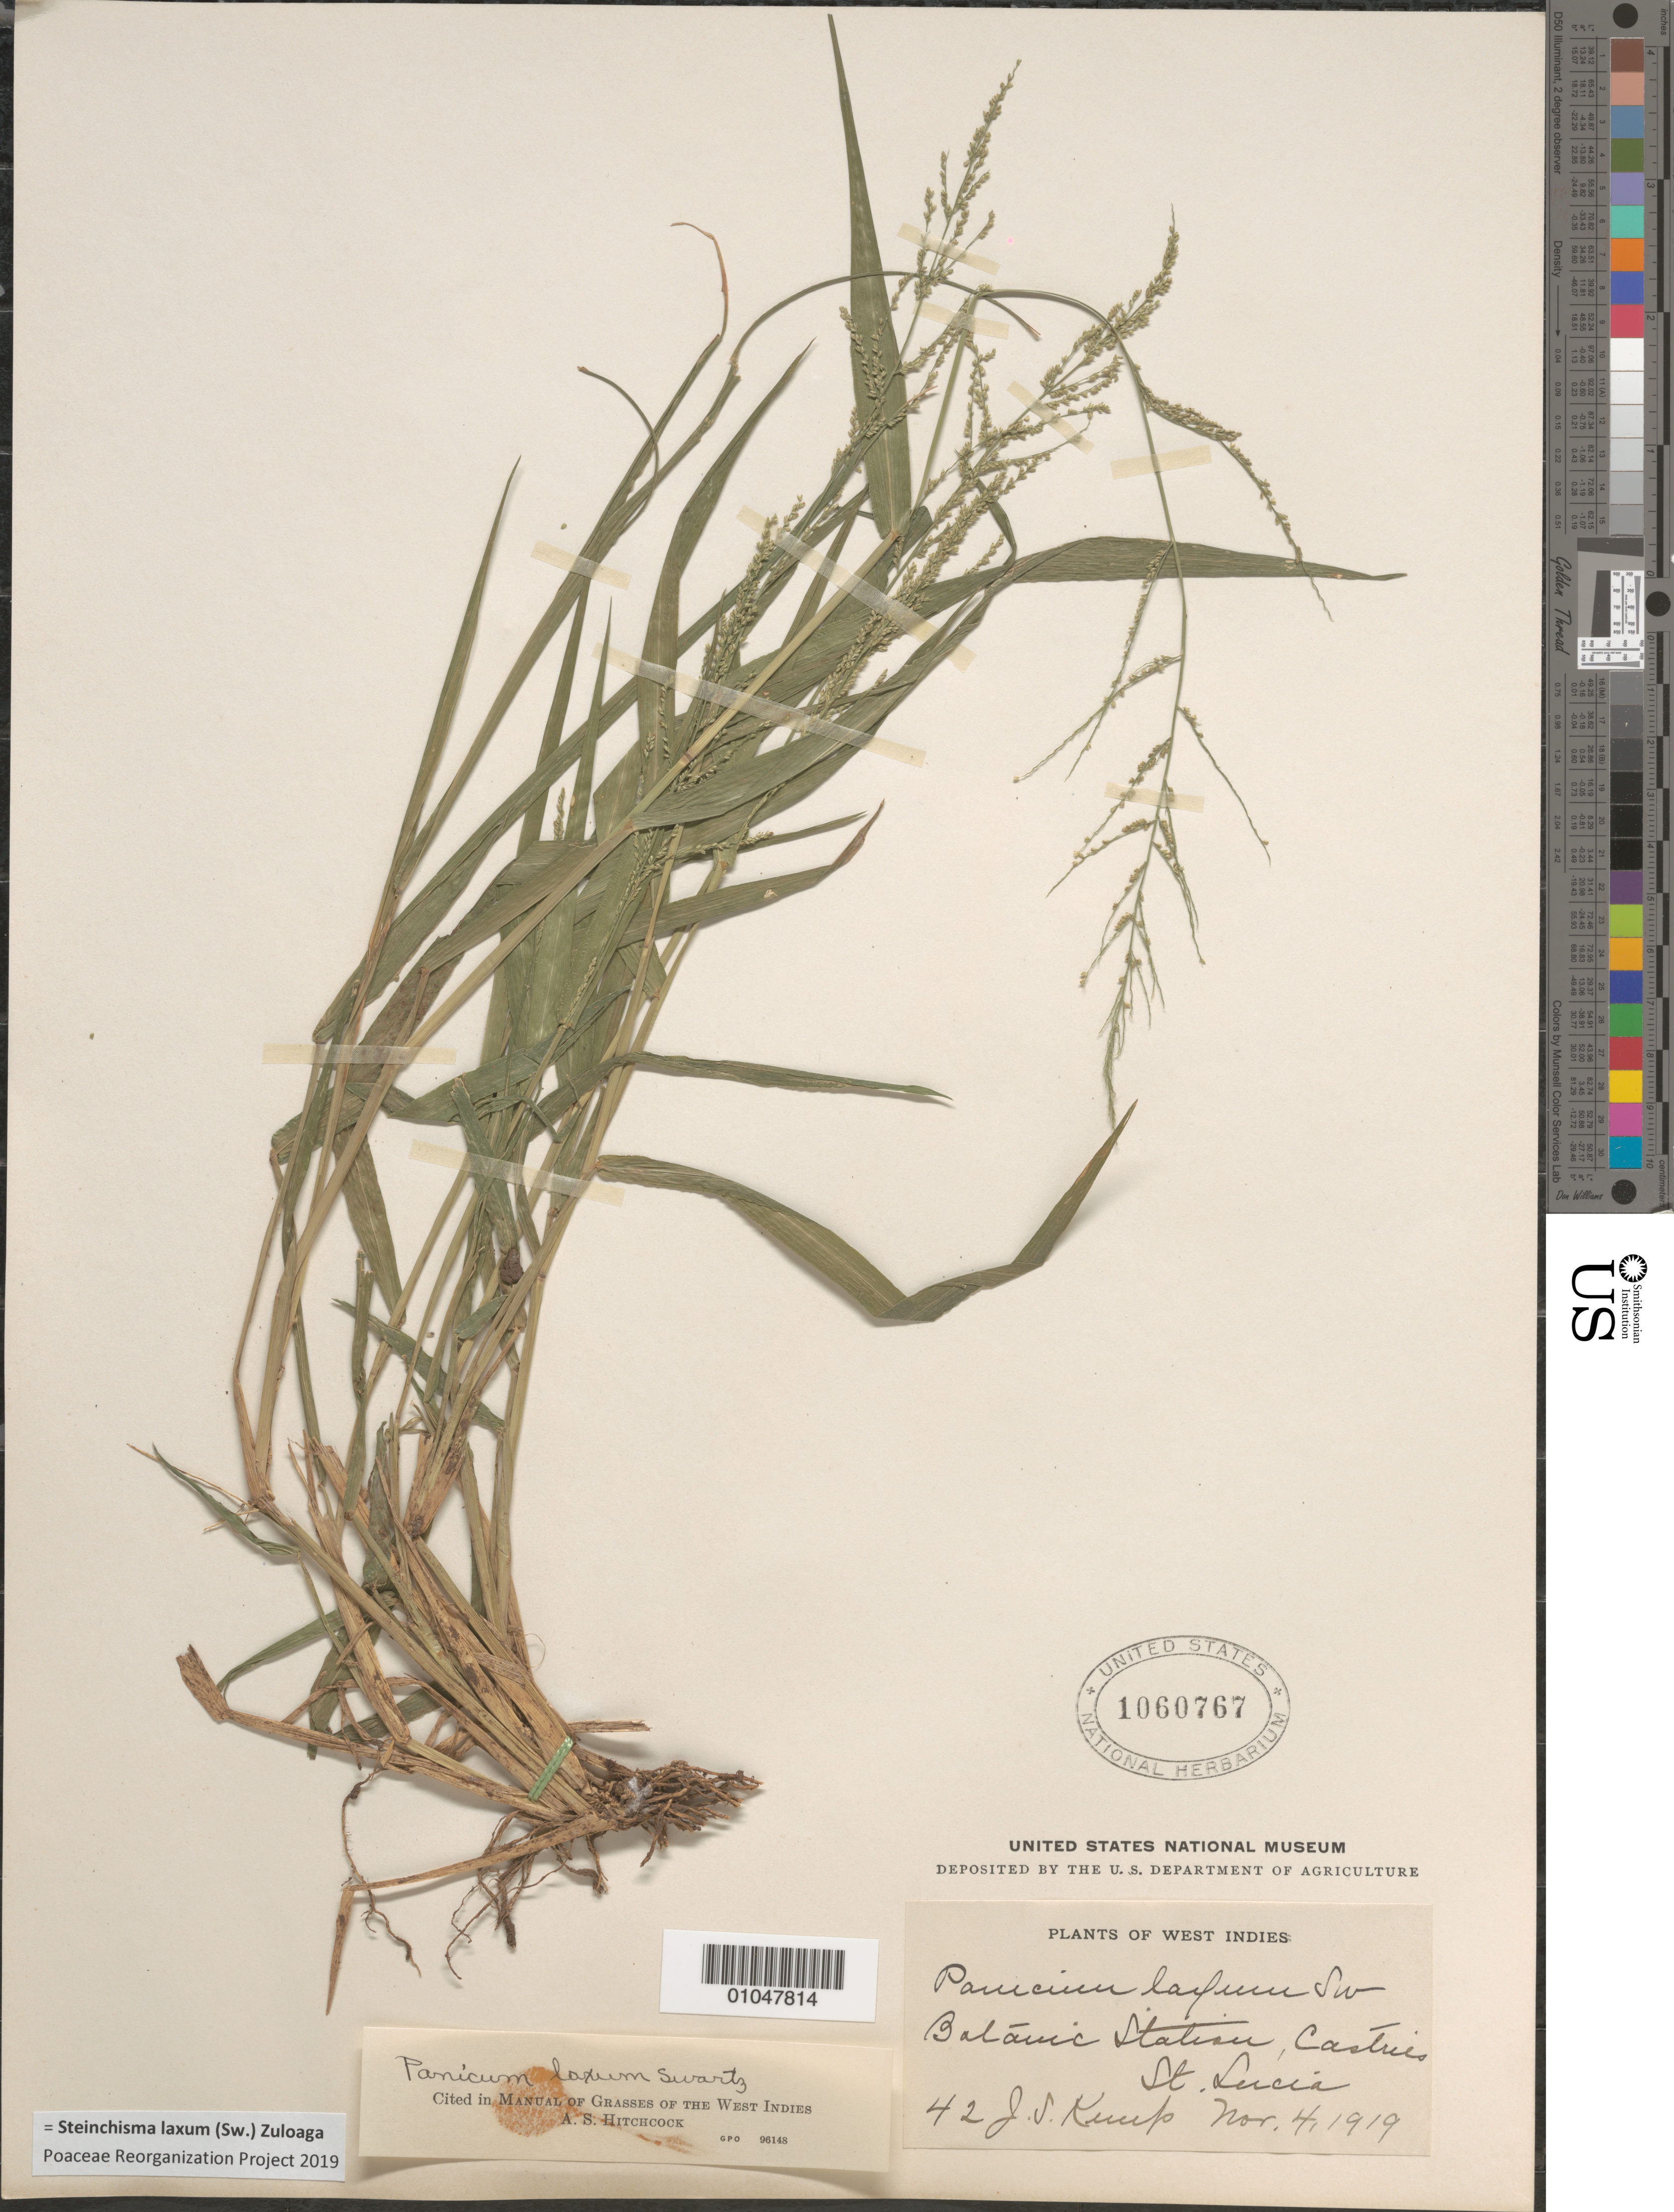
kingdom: Plantae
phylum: Tracheophyta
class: Liliopsida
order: Poales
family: Poaceae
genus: Panicum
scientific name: Panicum laxum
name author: Sw.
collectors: J. Kemp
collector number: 42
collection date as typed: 04 Nov 1919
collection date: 1919-11-04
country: St. Lucia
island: St. Lucia I.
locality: Botanic Station, Castries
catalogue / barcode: US 1060767